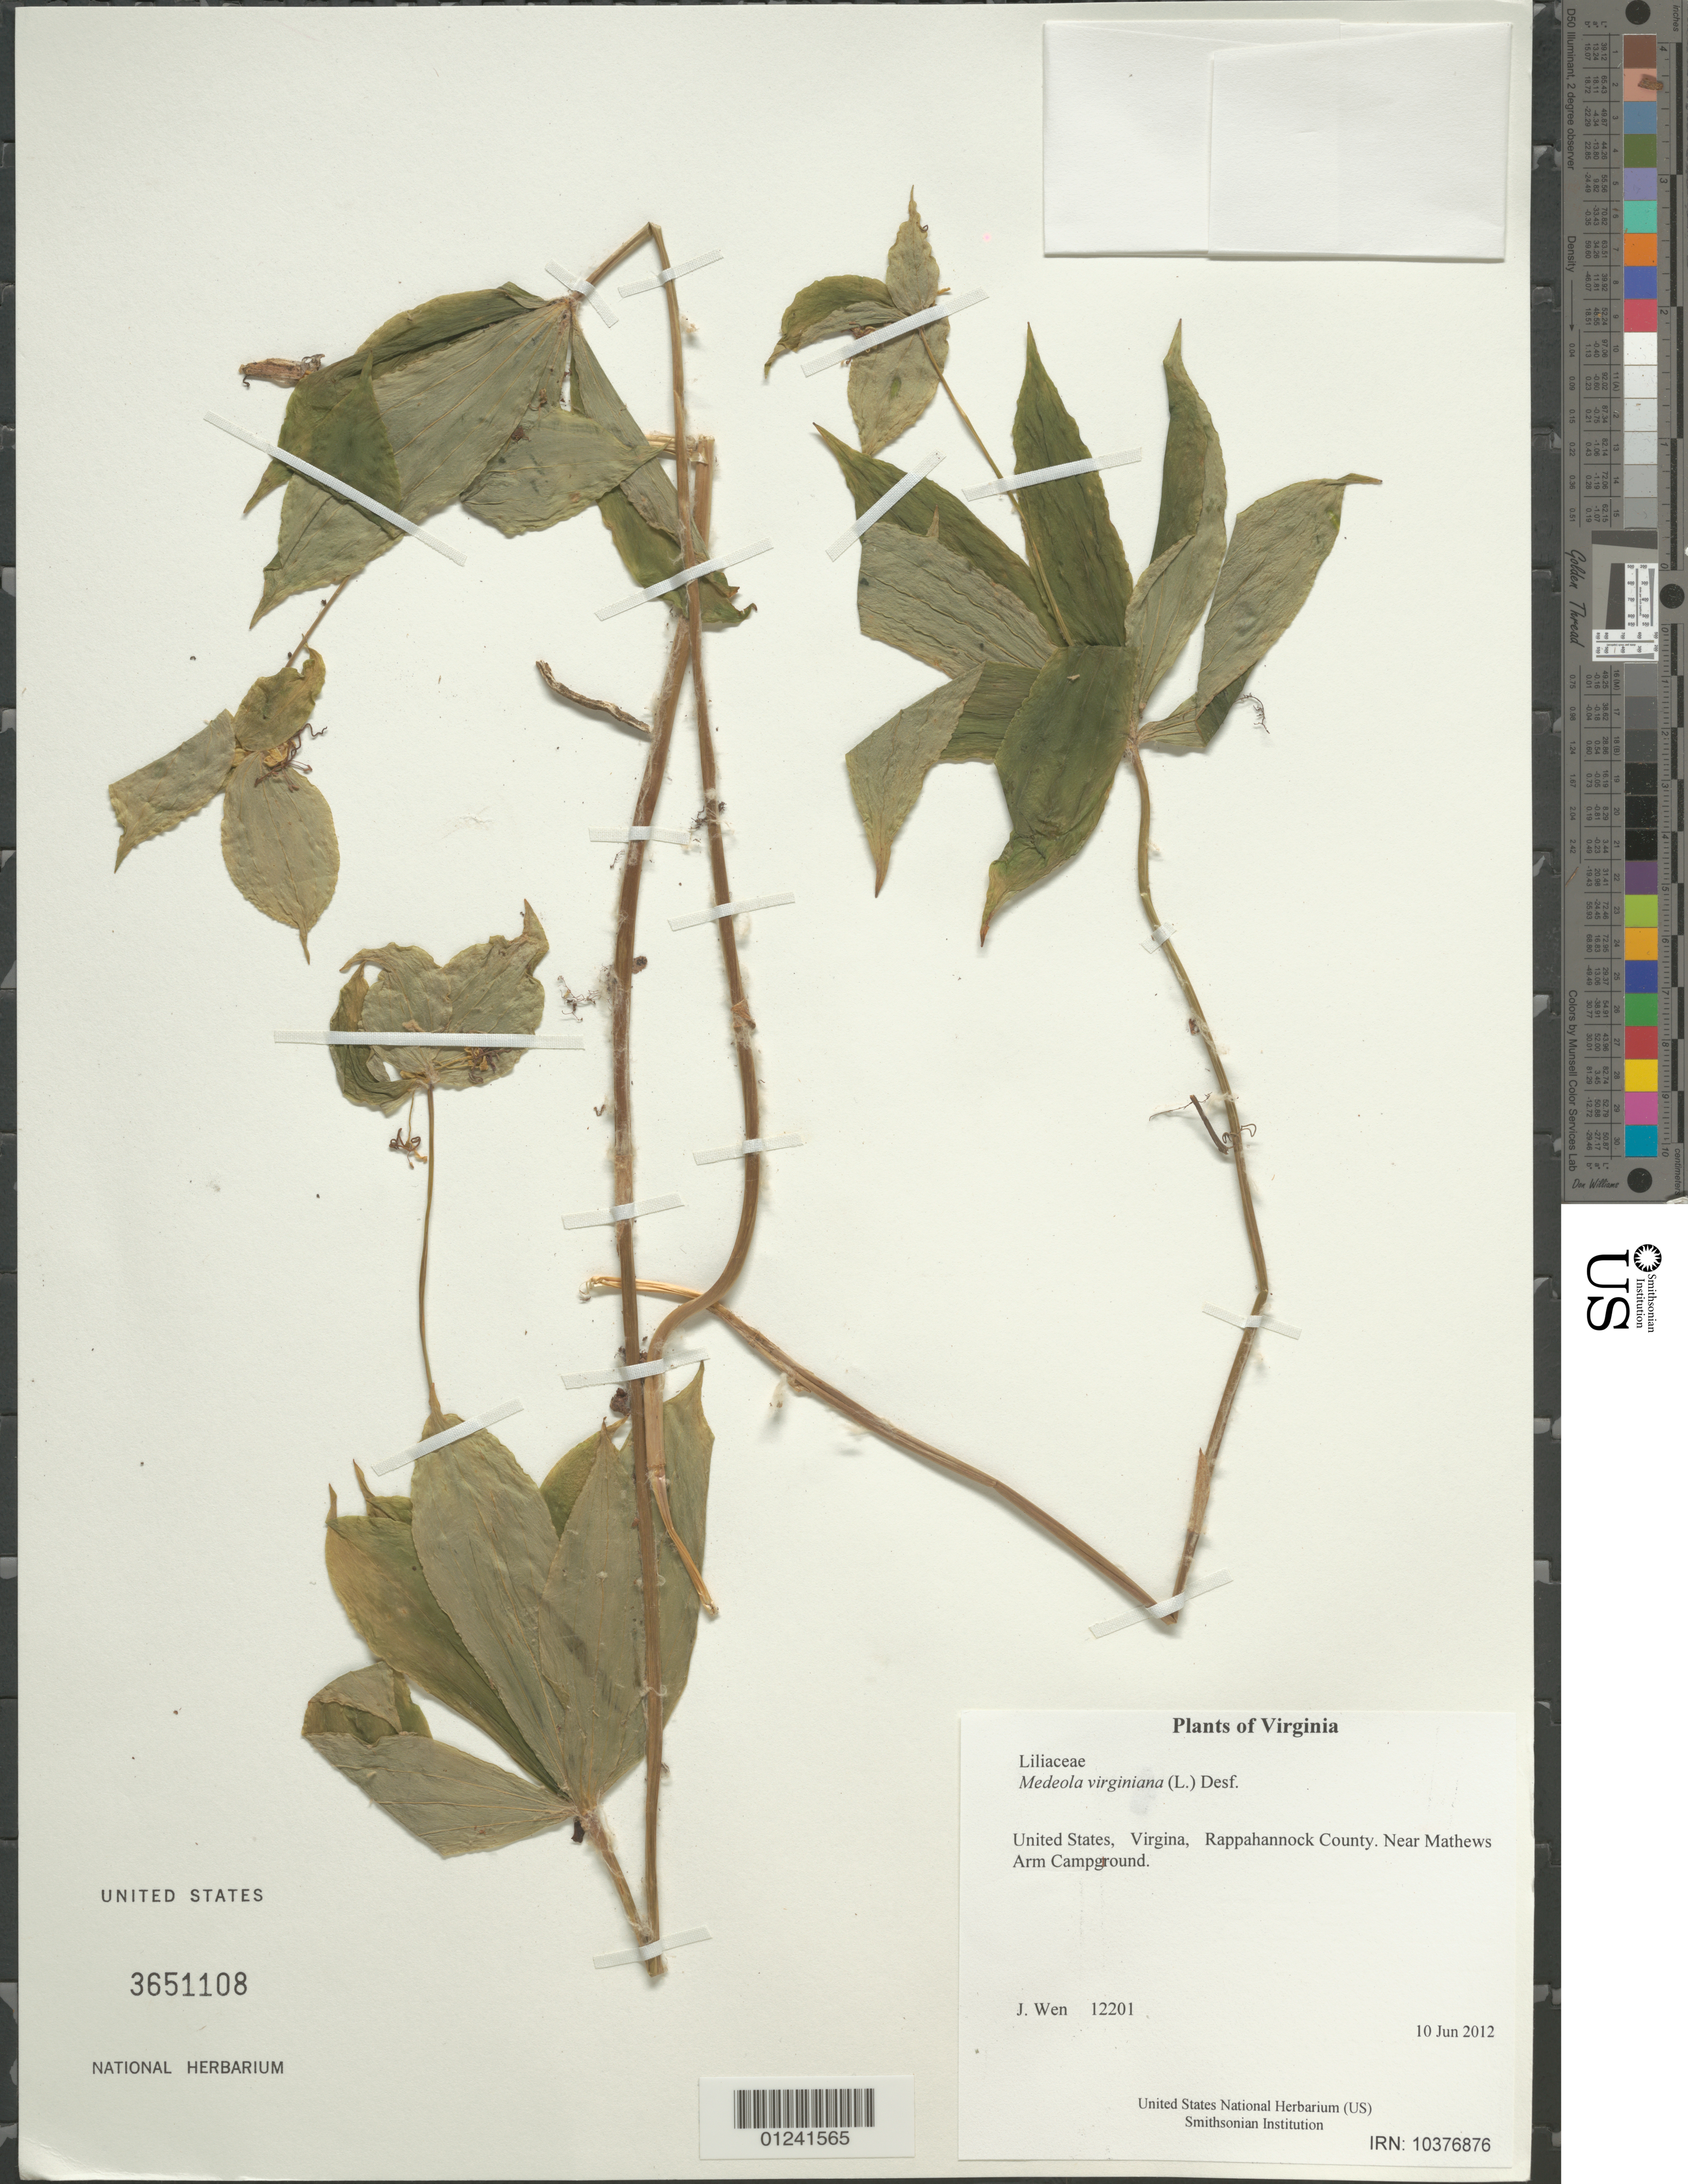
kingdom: Plantae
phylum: Tracheophyta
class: Liliopsida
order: Liliales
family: Liliaceae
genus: Medeola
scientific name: Medeola virginiana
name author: (L.) Desf.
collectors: J. Wen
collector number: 12201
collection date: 2012-06-10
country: United States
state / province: Virginia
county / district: Rappahannock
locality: Near Mathews Arm Campground.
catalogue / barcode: US 3651108